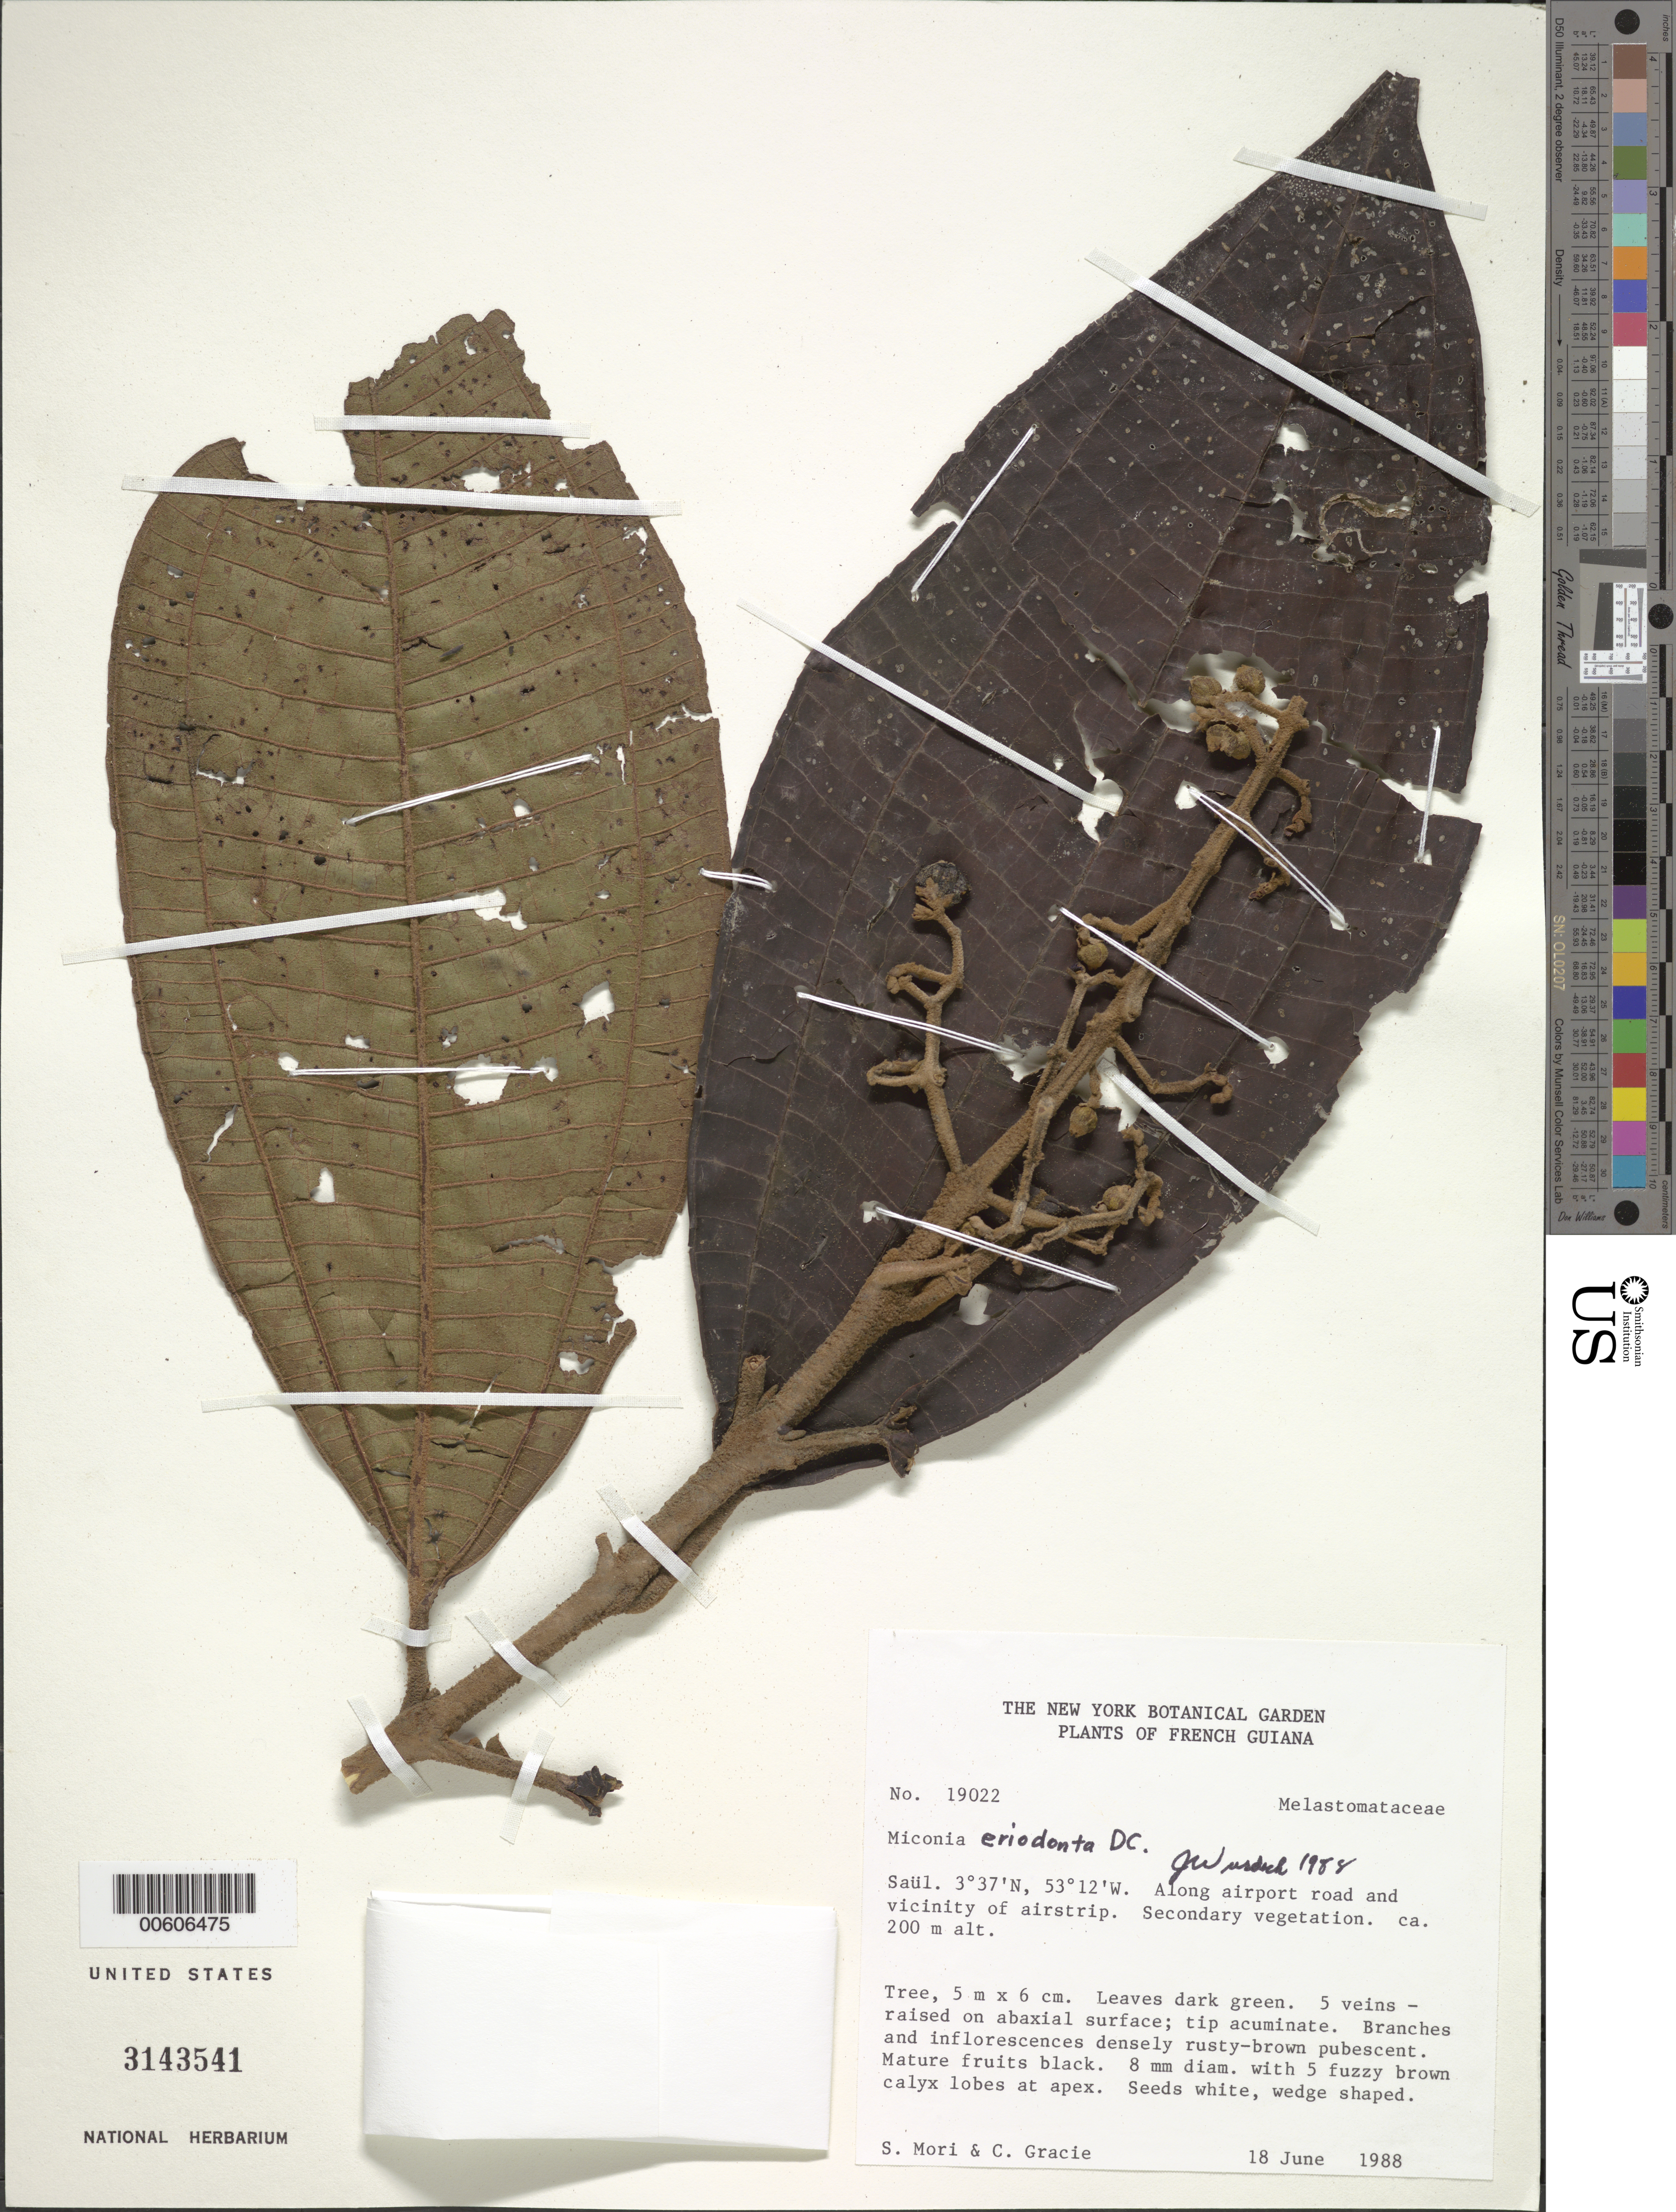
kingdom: Plantae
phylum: Tracheophyta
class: Magnoliopsida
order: Myrtales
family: Melastomataceae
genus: Miconia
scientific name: Miconia eriodonta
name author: DC.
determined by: Wurdack, John J., (US), US (UNITED STATES)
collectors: S. Mori & C. A. Gracie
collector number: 19022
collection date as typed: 18-Jun-88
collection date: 1988-06-18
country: French Guiana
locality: Saül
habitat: Secondary vegetation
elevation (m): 200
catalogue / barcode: US 3143541